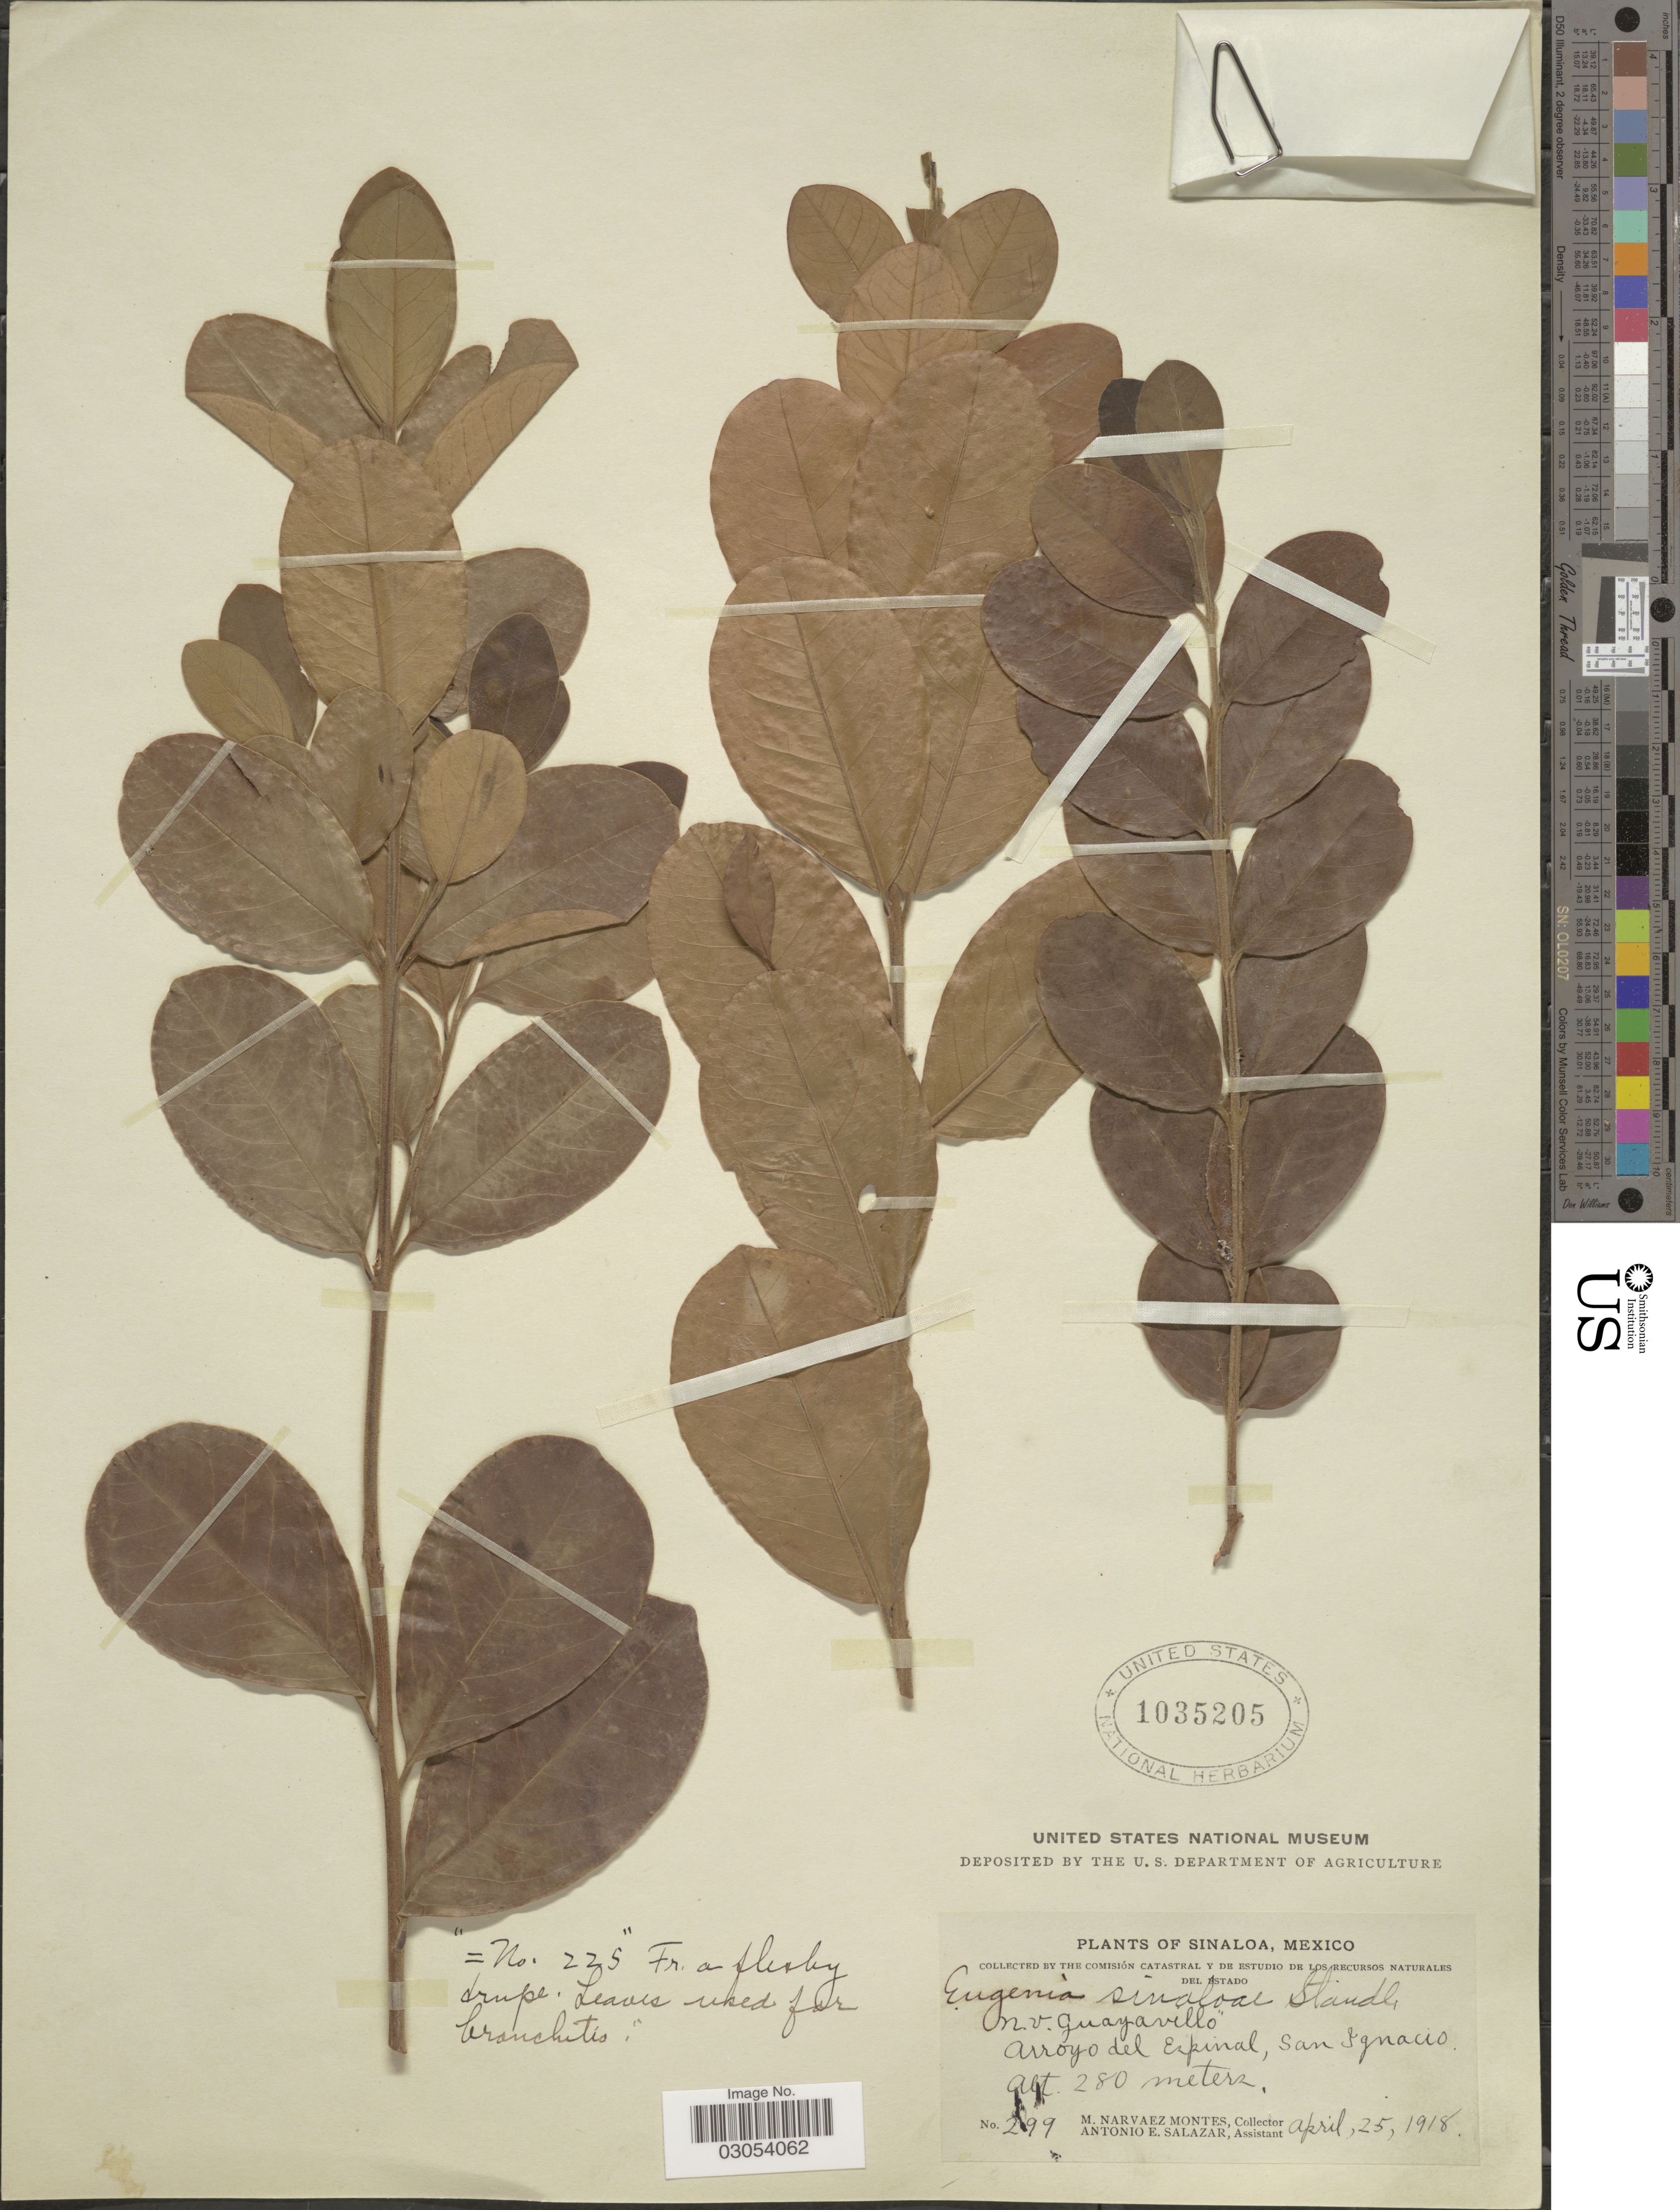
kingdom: Plantae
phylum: Tracheophyta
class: Magnoliopsida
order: Myrtales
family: Myrtaceae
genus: Eugenia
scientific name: Eugenia sinaloae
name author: Standl.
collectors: M. Narvaez-Montes & A. E. Salazar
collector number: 299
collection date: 1918-04-25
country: Mexico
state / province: Sinaloa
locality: Arroyo del Espinal, San Ignacio.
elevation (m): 280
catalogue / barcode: US 1035205